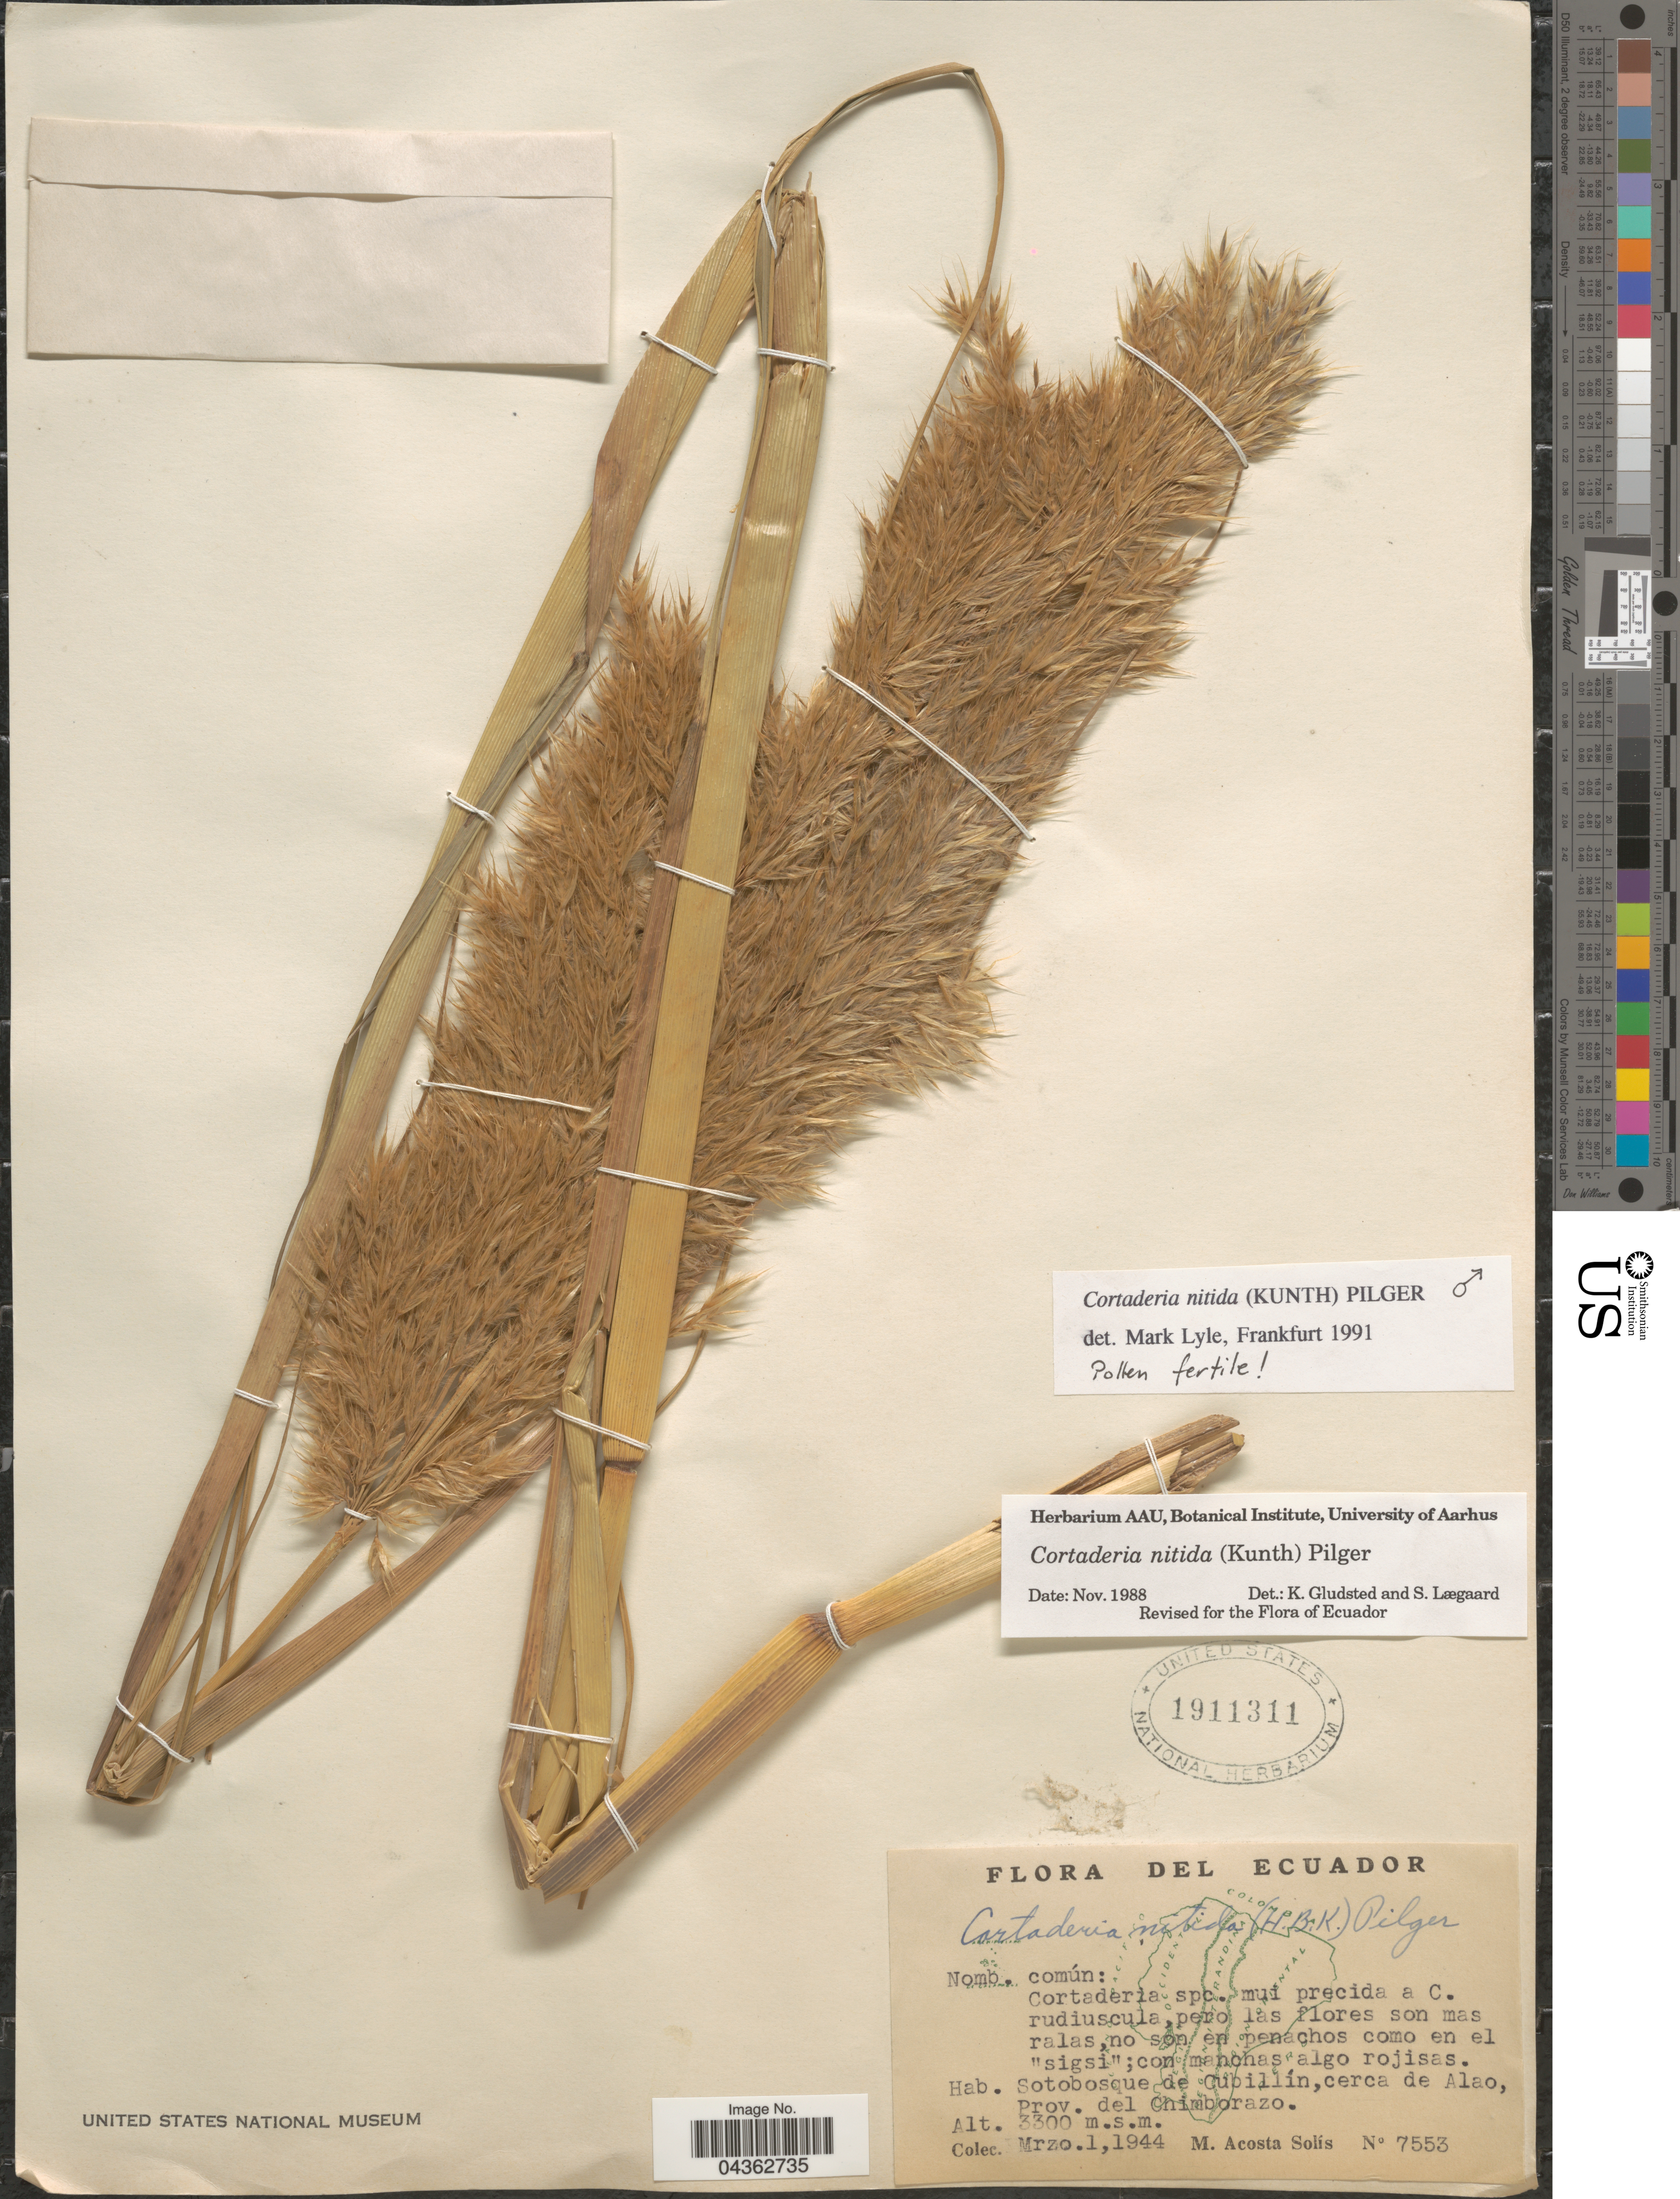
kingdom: Plantae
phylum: Tracheophyta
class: Liliopsida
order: Poales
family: Poaceae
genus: Cortaderia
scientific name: Cortaderia nitida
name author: (Kunth) Pilg.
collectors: M. Acosta Solis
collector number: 7553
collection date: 1944-03-01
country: Ecuador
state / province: Chimborazo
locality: Sotobosque de Cubillín, cerca de Alao.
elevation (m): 3300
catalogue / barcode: US 1911311